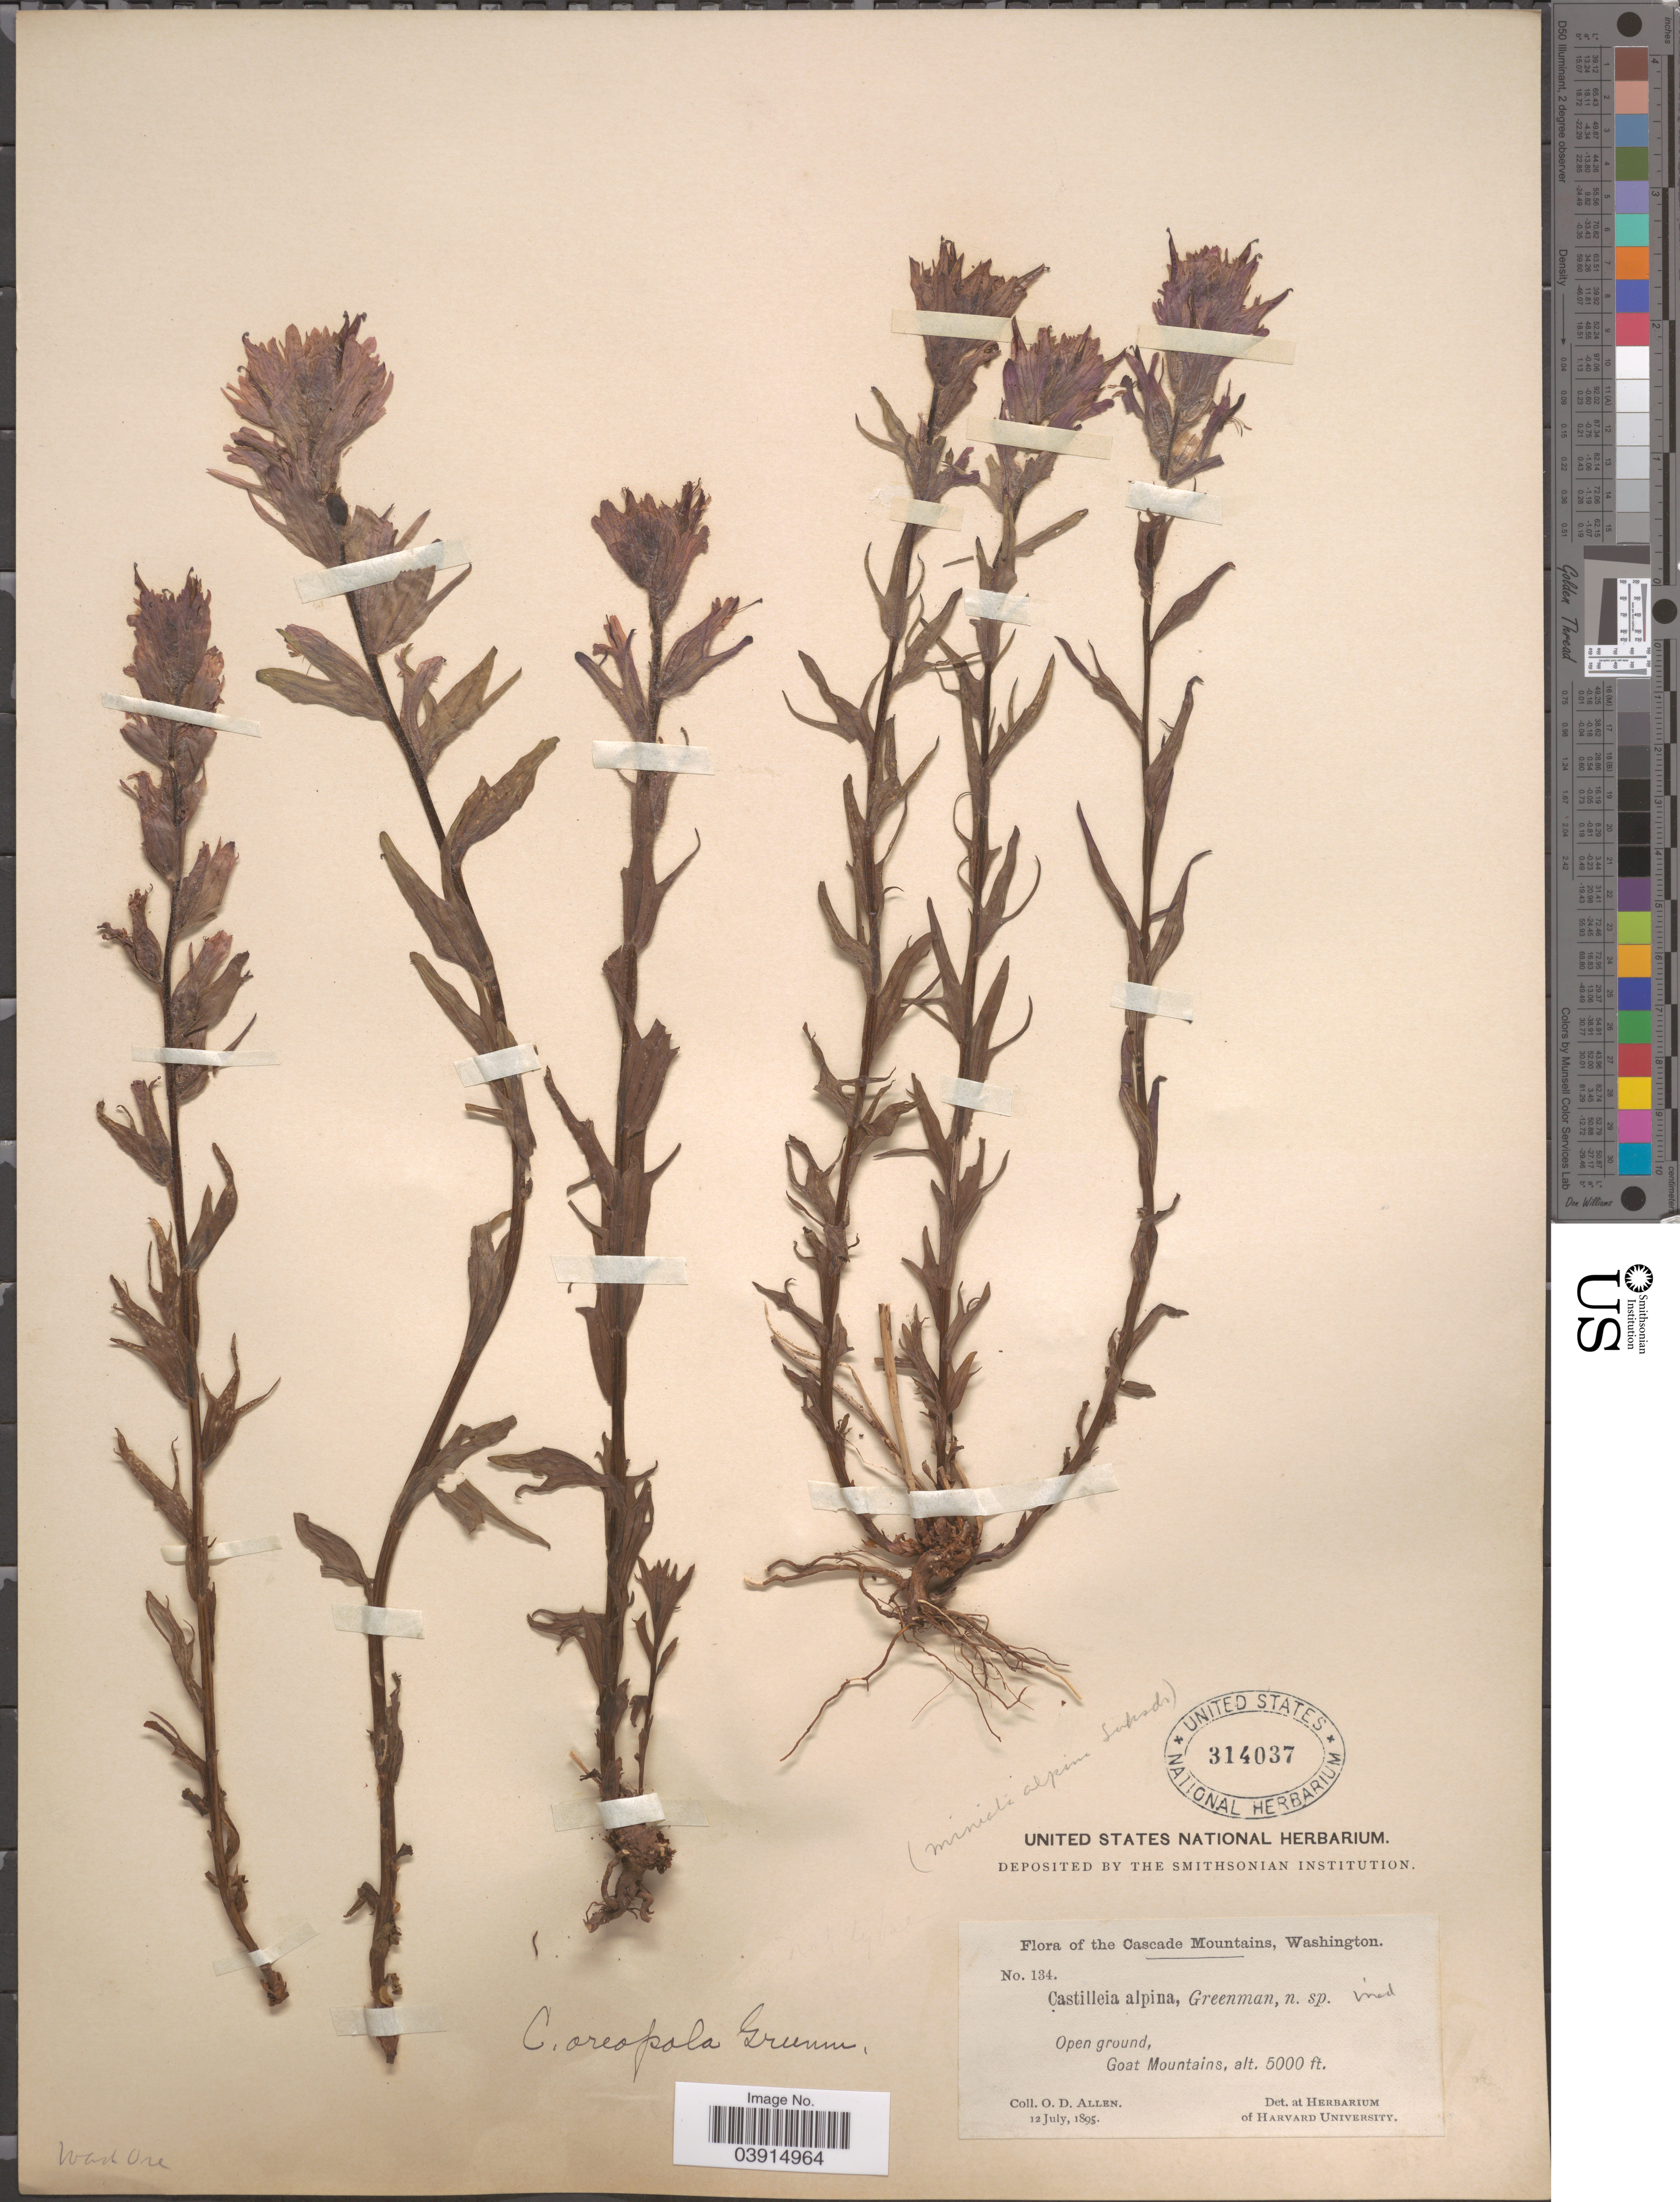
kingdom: Plantae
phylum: Tracheophyta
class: Magnoliopsida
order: Lamiales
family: Orobanchaceae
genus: Castilleja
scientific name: Castilleja sp.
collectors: O. D. Allen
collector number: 134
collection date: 1895-07-12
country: United States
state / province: Washington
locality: The Cascade Mountains. Open ground, Goat Mountains.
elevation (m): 1524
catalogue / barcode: US 314037